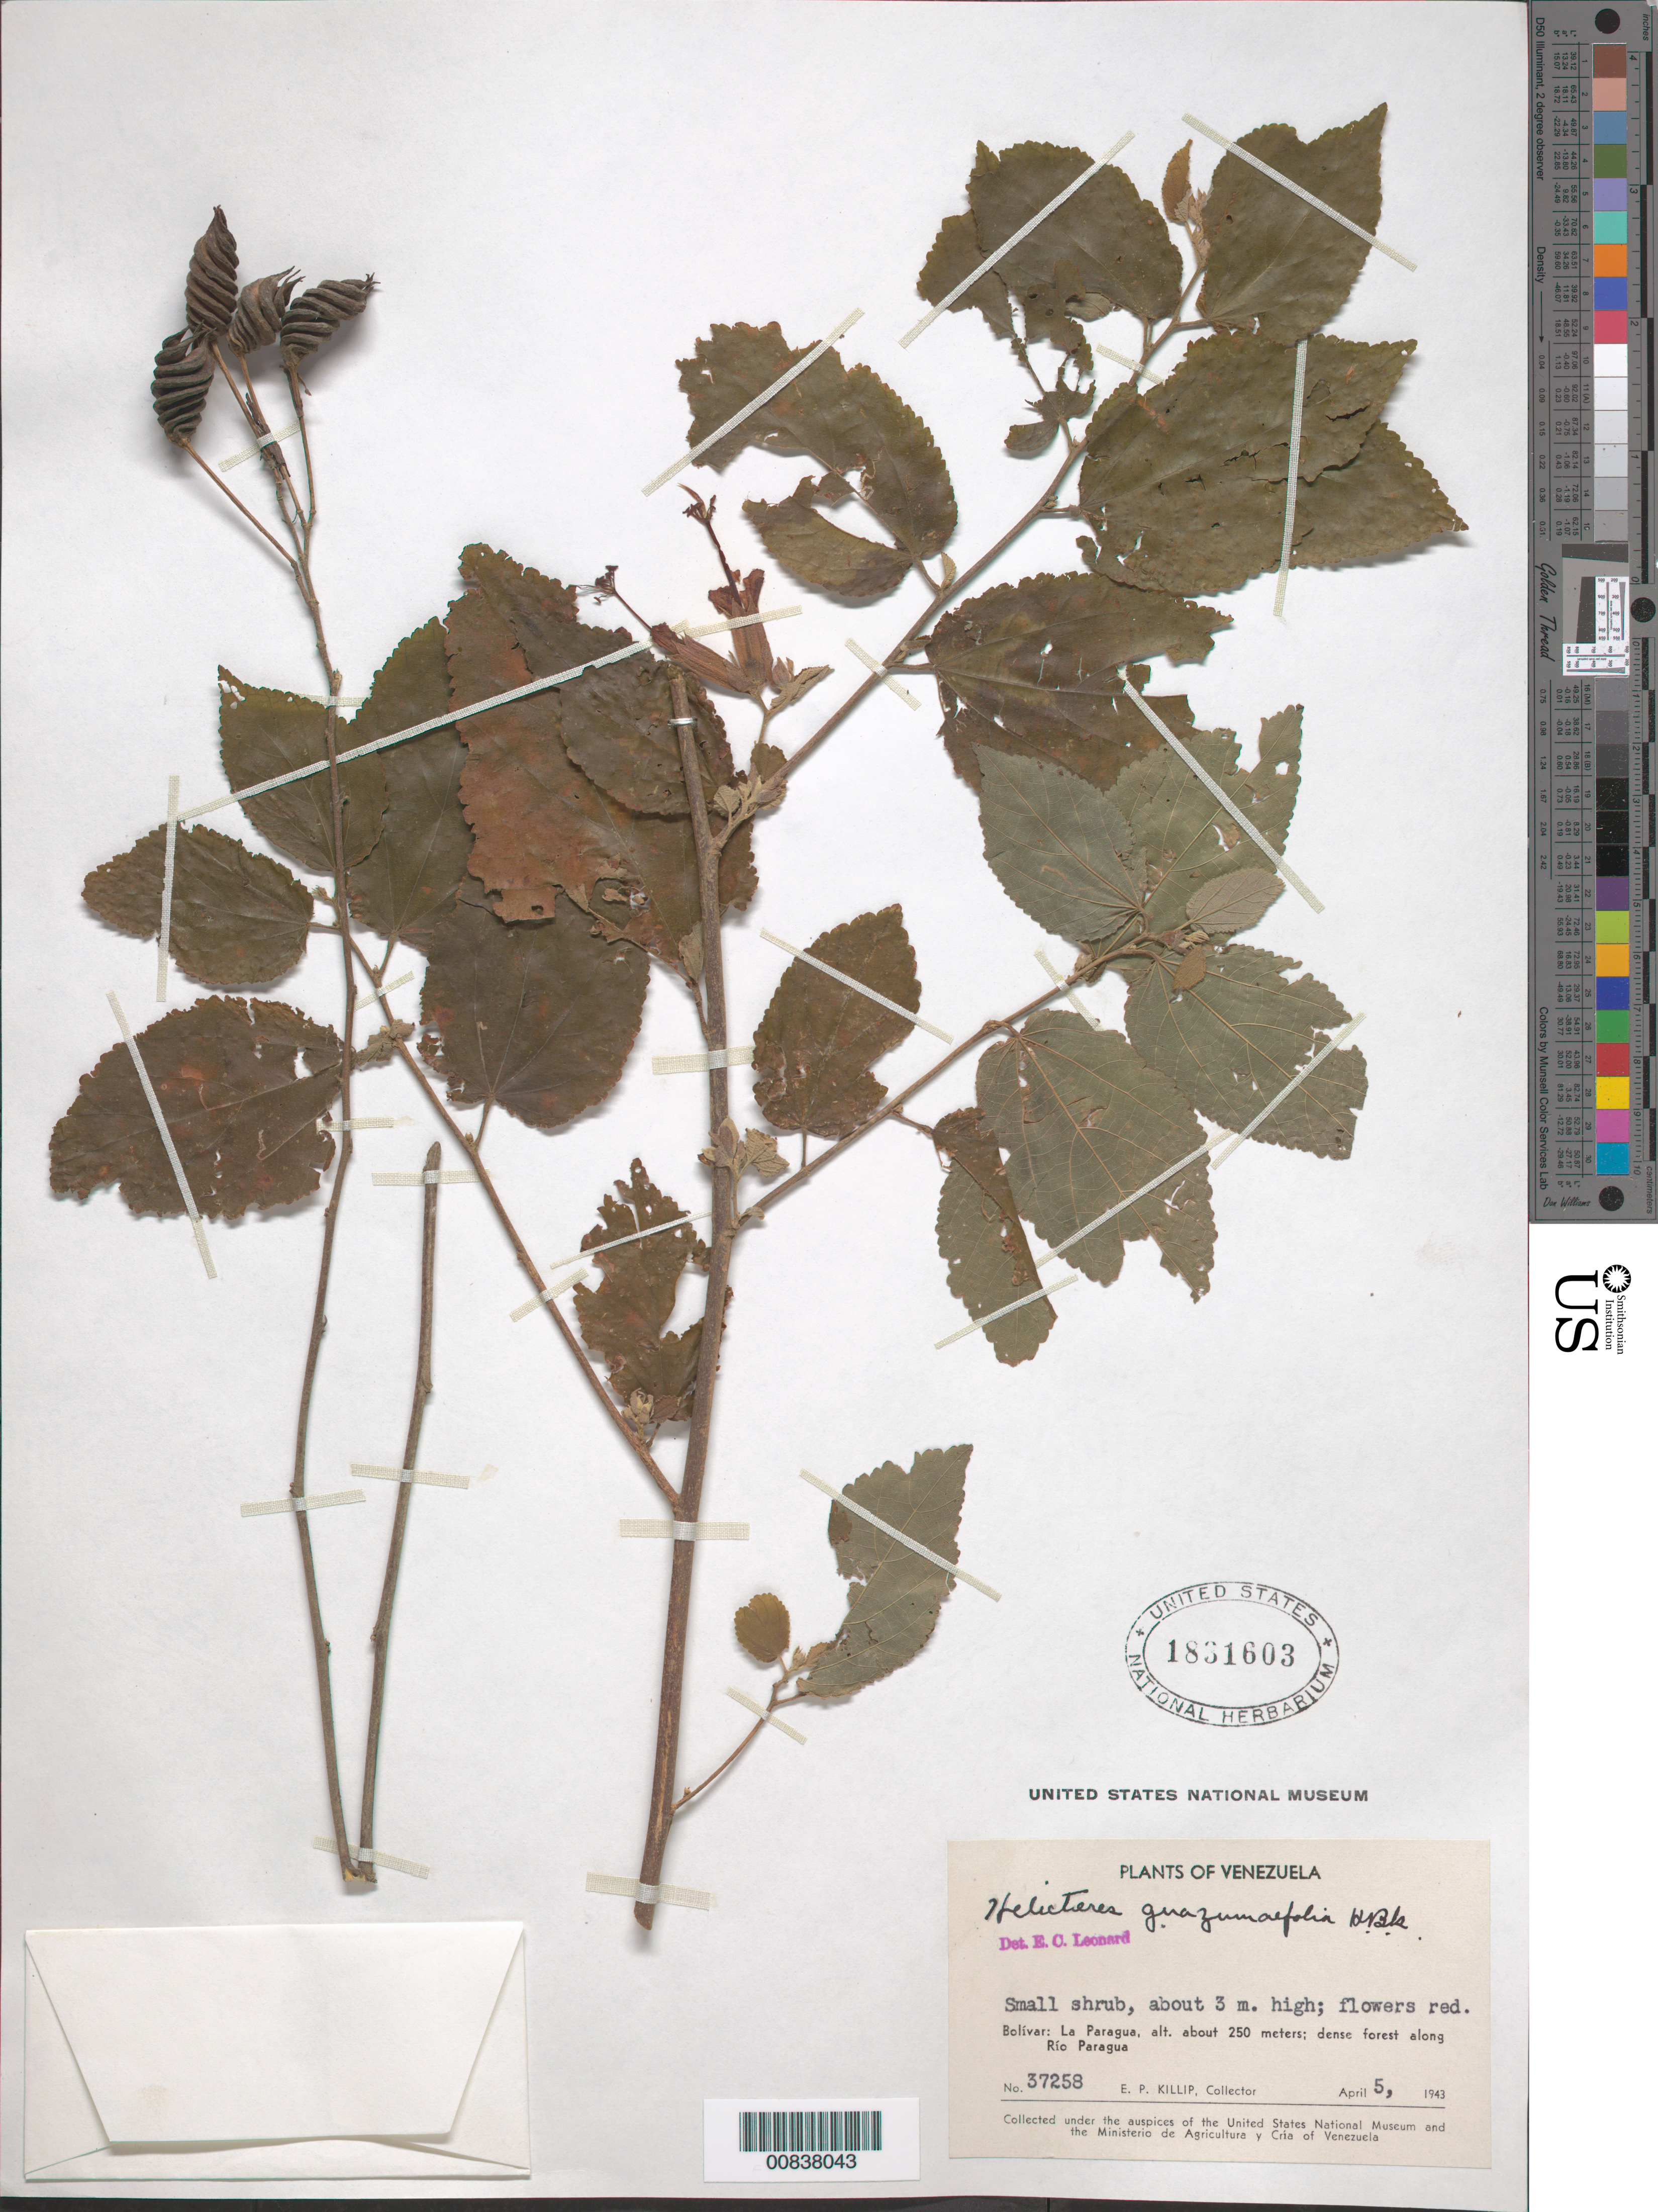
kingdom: Plantae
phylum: Tracheophyta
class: Magnoliopsida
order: Malvales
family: Malvaceae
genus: Helicteres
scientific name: Helicteres guazumifolia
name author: Kunth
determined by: Leonard, Emery C., (US)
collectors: E. P. Killip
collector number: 37258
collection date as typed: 5-Apr-43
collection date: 1943-04-05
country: Venezuela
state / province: Bolívar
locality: La Paragua, along Río Paragua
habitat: Dense forest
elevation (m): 250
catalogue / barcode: US 1831603